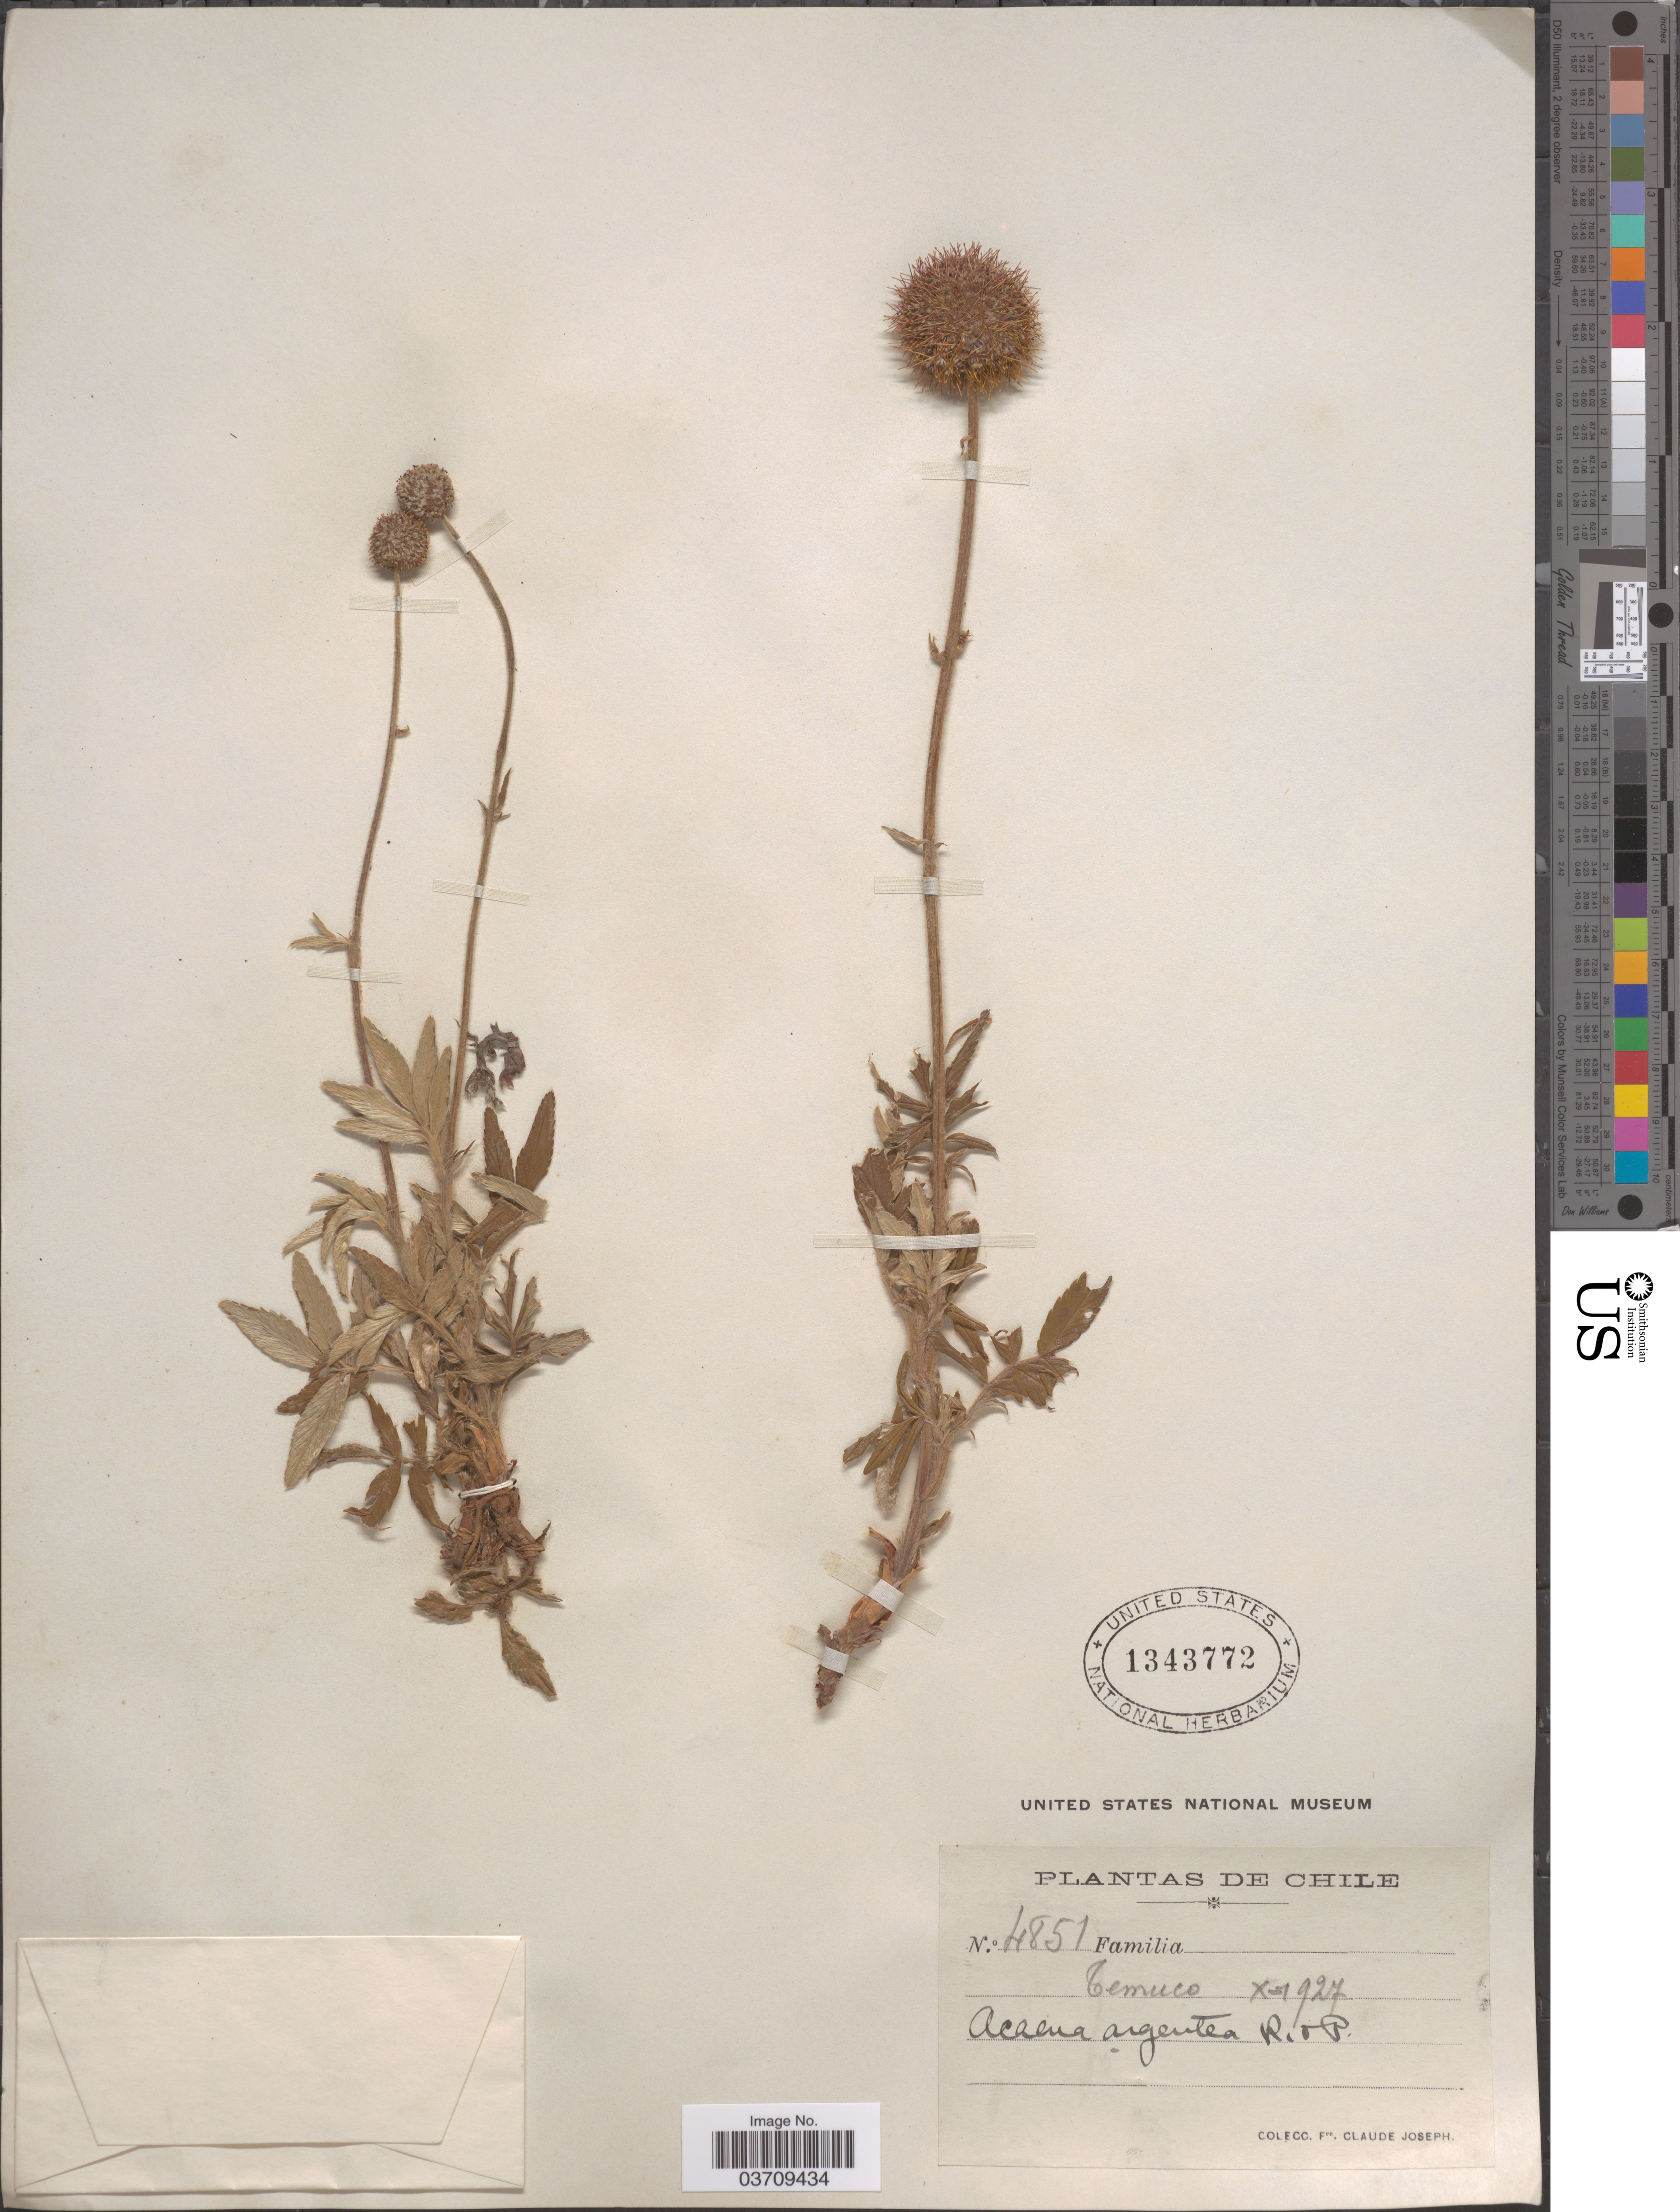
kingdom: Plantae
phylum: Tracheophyta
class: Magnoliopsida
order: Rosales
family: Rosaceae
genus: Acaena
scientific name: Acaena cylindristachya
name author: Ruiz & Pav.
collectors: Bro. Claude-Joseph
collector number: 4851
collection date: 1927-10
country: Chile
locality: Temuco.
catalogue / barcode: US 1343772